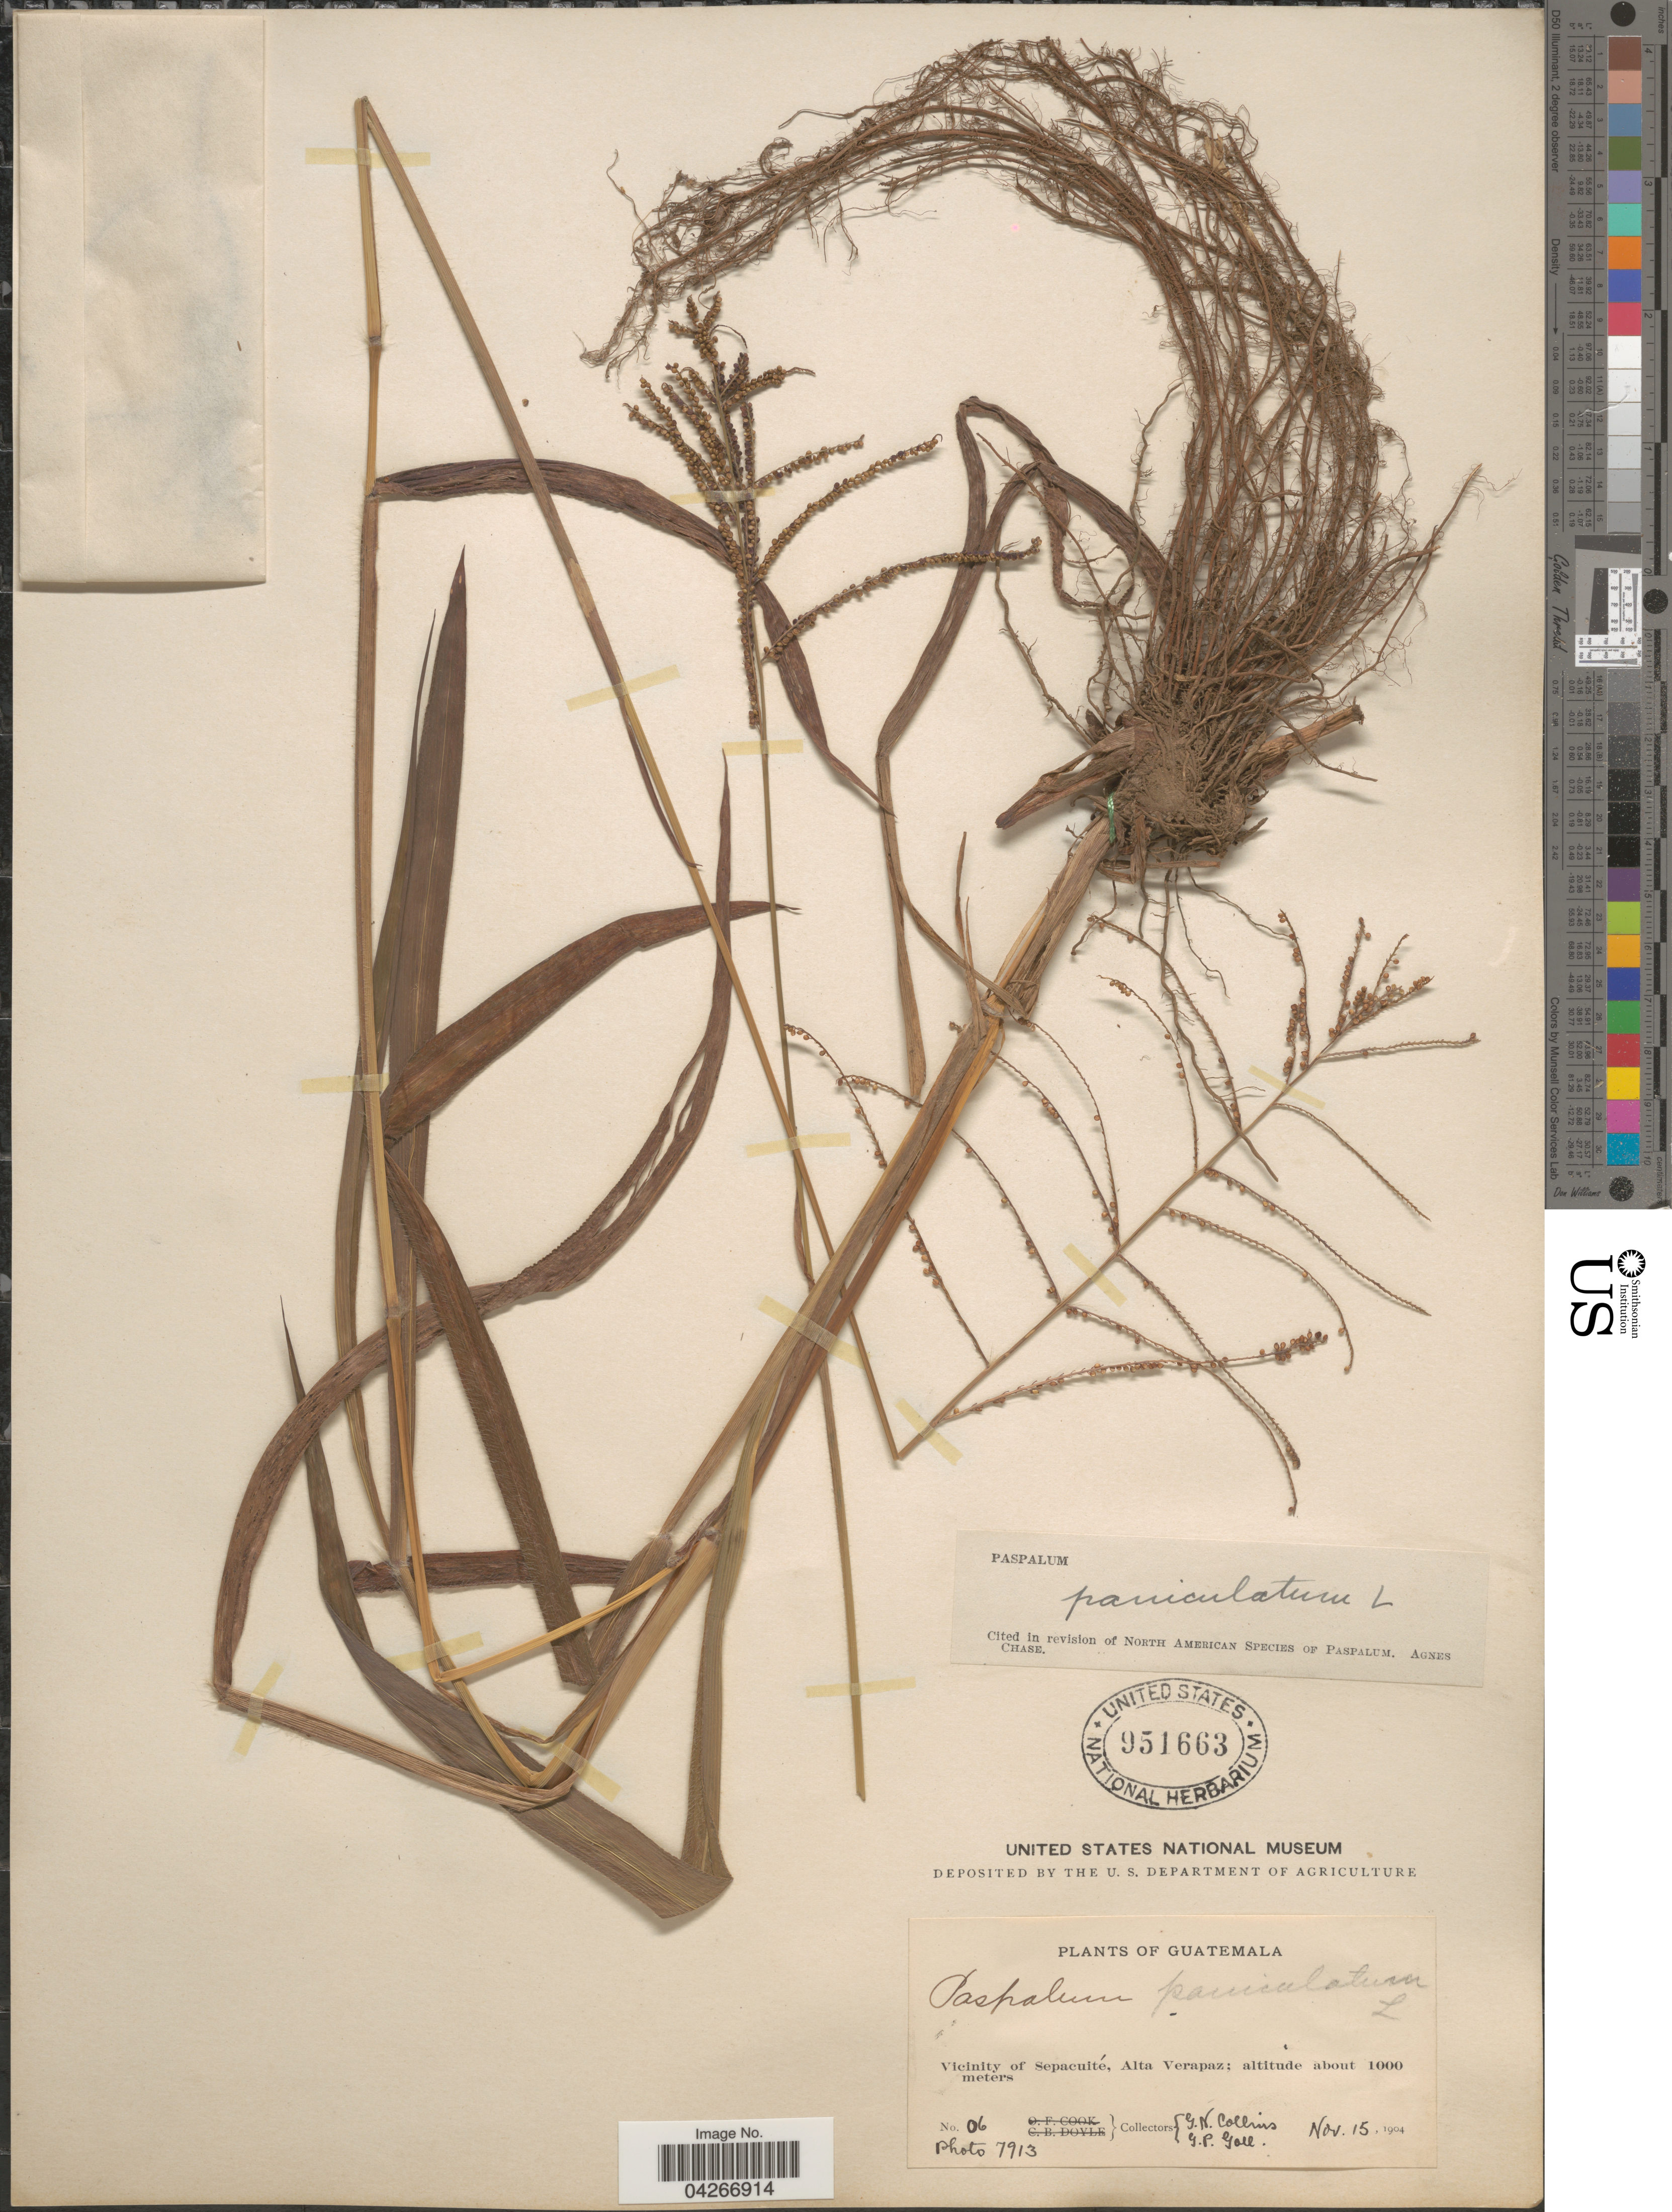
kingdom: Plantae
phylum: Tracheophyta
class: Liliopsida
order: Poales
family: Poaceae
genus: Paspalum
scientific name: Paspalum paniculatum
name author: L.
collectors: G. Collins & G. P. Goll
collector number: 06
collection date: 1904-11-15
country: Guatemala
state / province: Alta Verapaz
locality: Vicinity of Sepacuité.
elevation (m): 1000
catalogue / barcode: US 951663